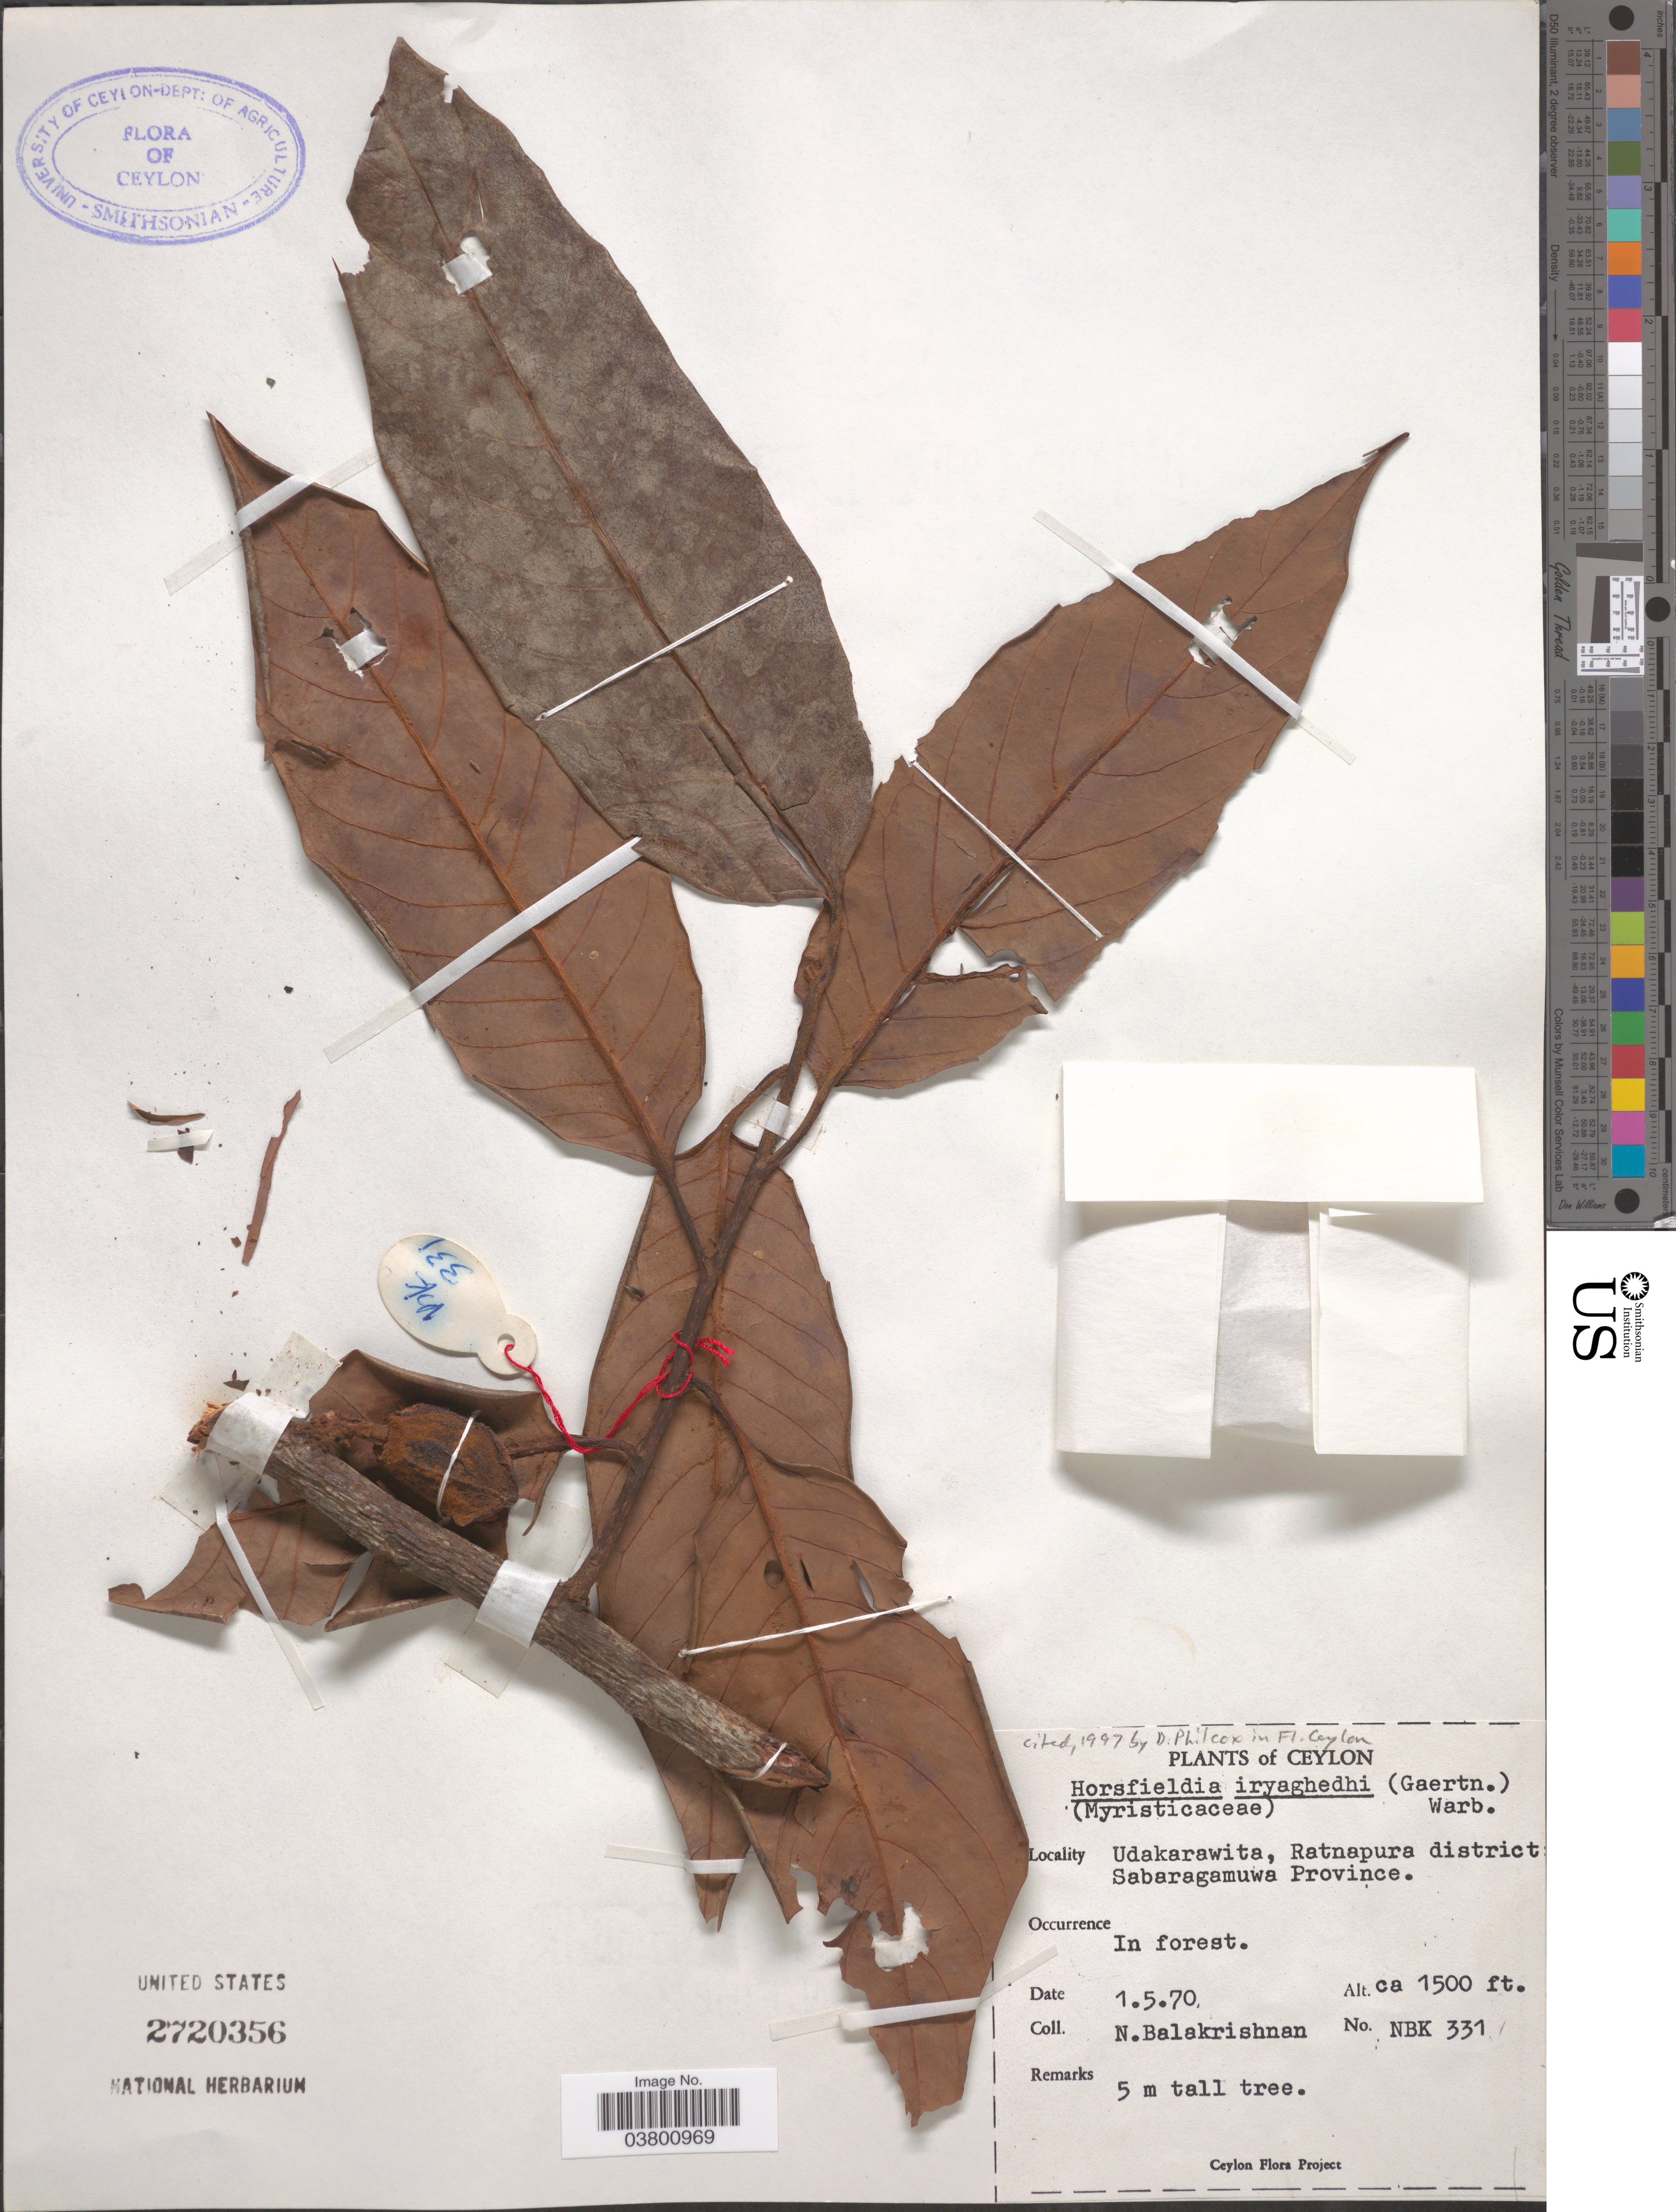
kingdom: Plantae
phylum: Tracheophyta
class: Magnoliopsida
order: Magnoliales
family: Myristicaceae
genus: Horsfieldia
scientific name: Horsfieldia iryaghedhi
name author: (Gaertn.) Warb.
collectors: N. Balakrishnan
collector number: NBK 331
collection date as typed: Transcribed d/m/y: 1/5/70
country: Sri Lanka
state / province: Sabaragamuwa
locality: Ceylon. Udakarawita, Ratnapura district.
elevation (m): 457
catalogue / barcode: US 2720356